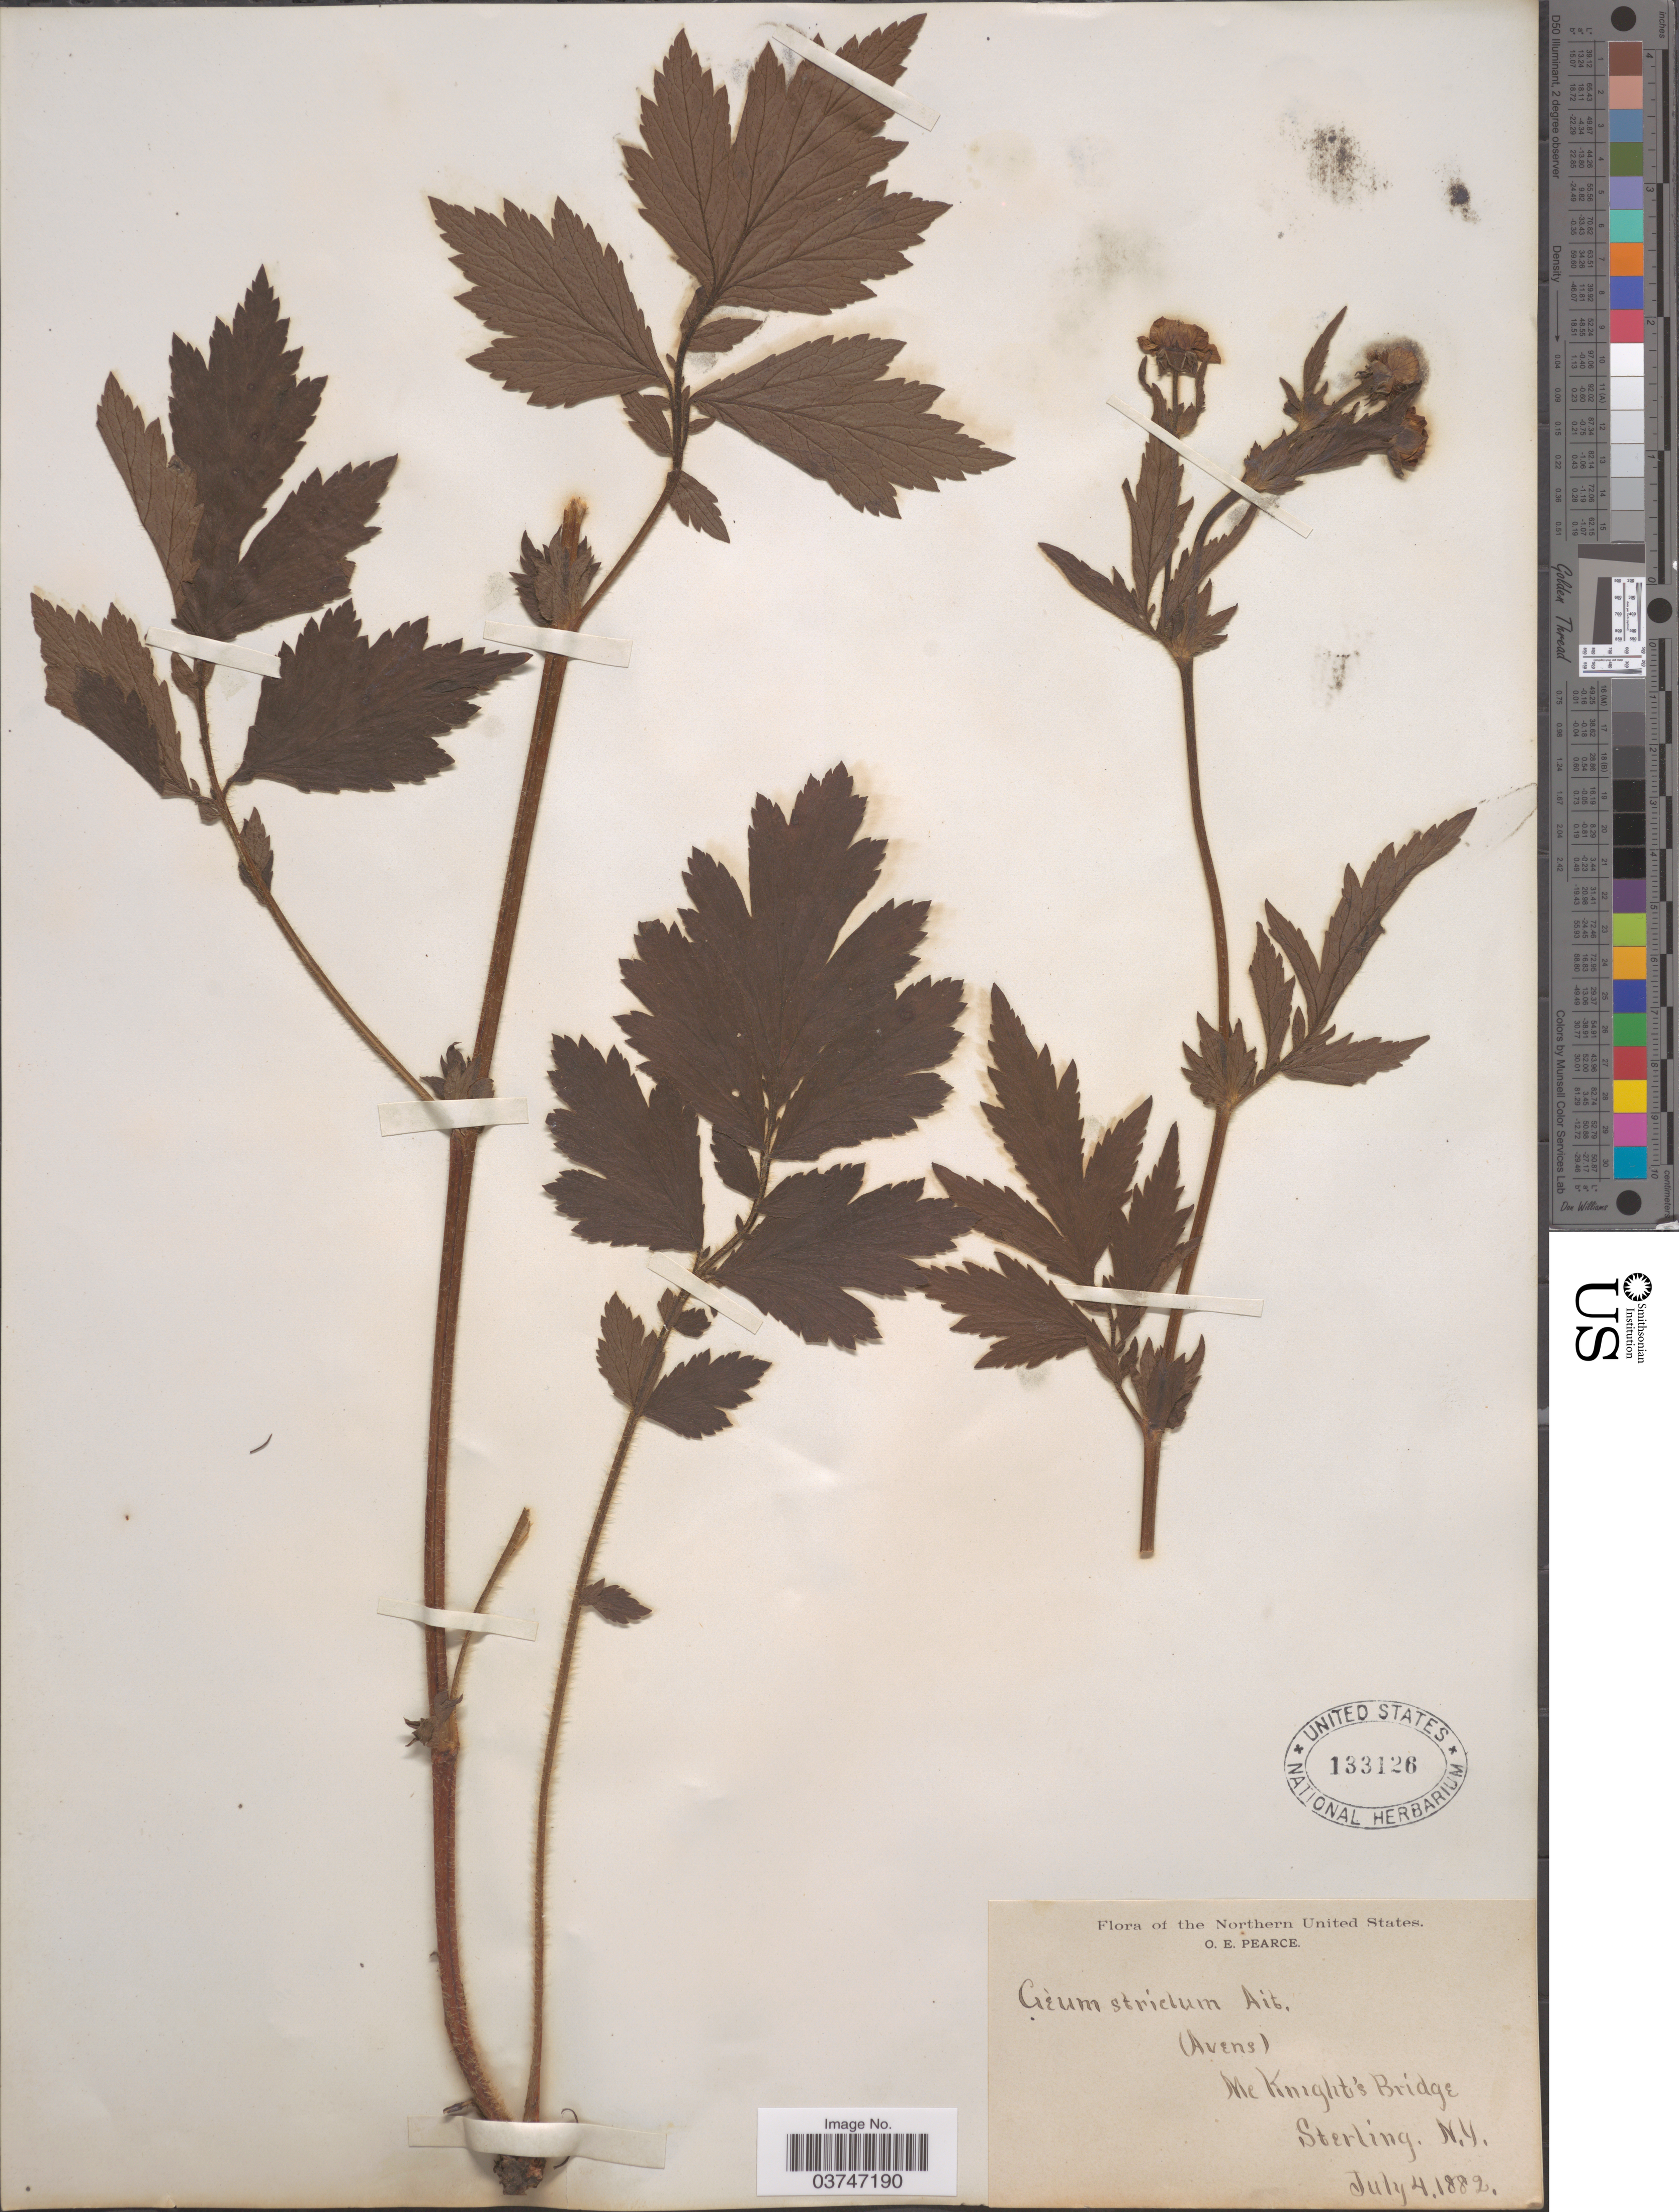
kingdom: Plantae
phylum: Tracheophyta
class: Magnoliopsida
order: Rosales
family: Rosaceae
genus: Geum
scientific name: Geum aleppicum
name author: Jacq.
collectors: O. E. Pearce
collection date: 1882-07-04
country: United States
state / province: New York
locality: The Northern United States. McKnight's Bridge. Sterling.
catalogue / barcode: US 133126